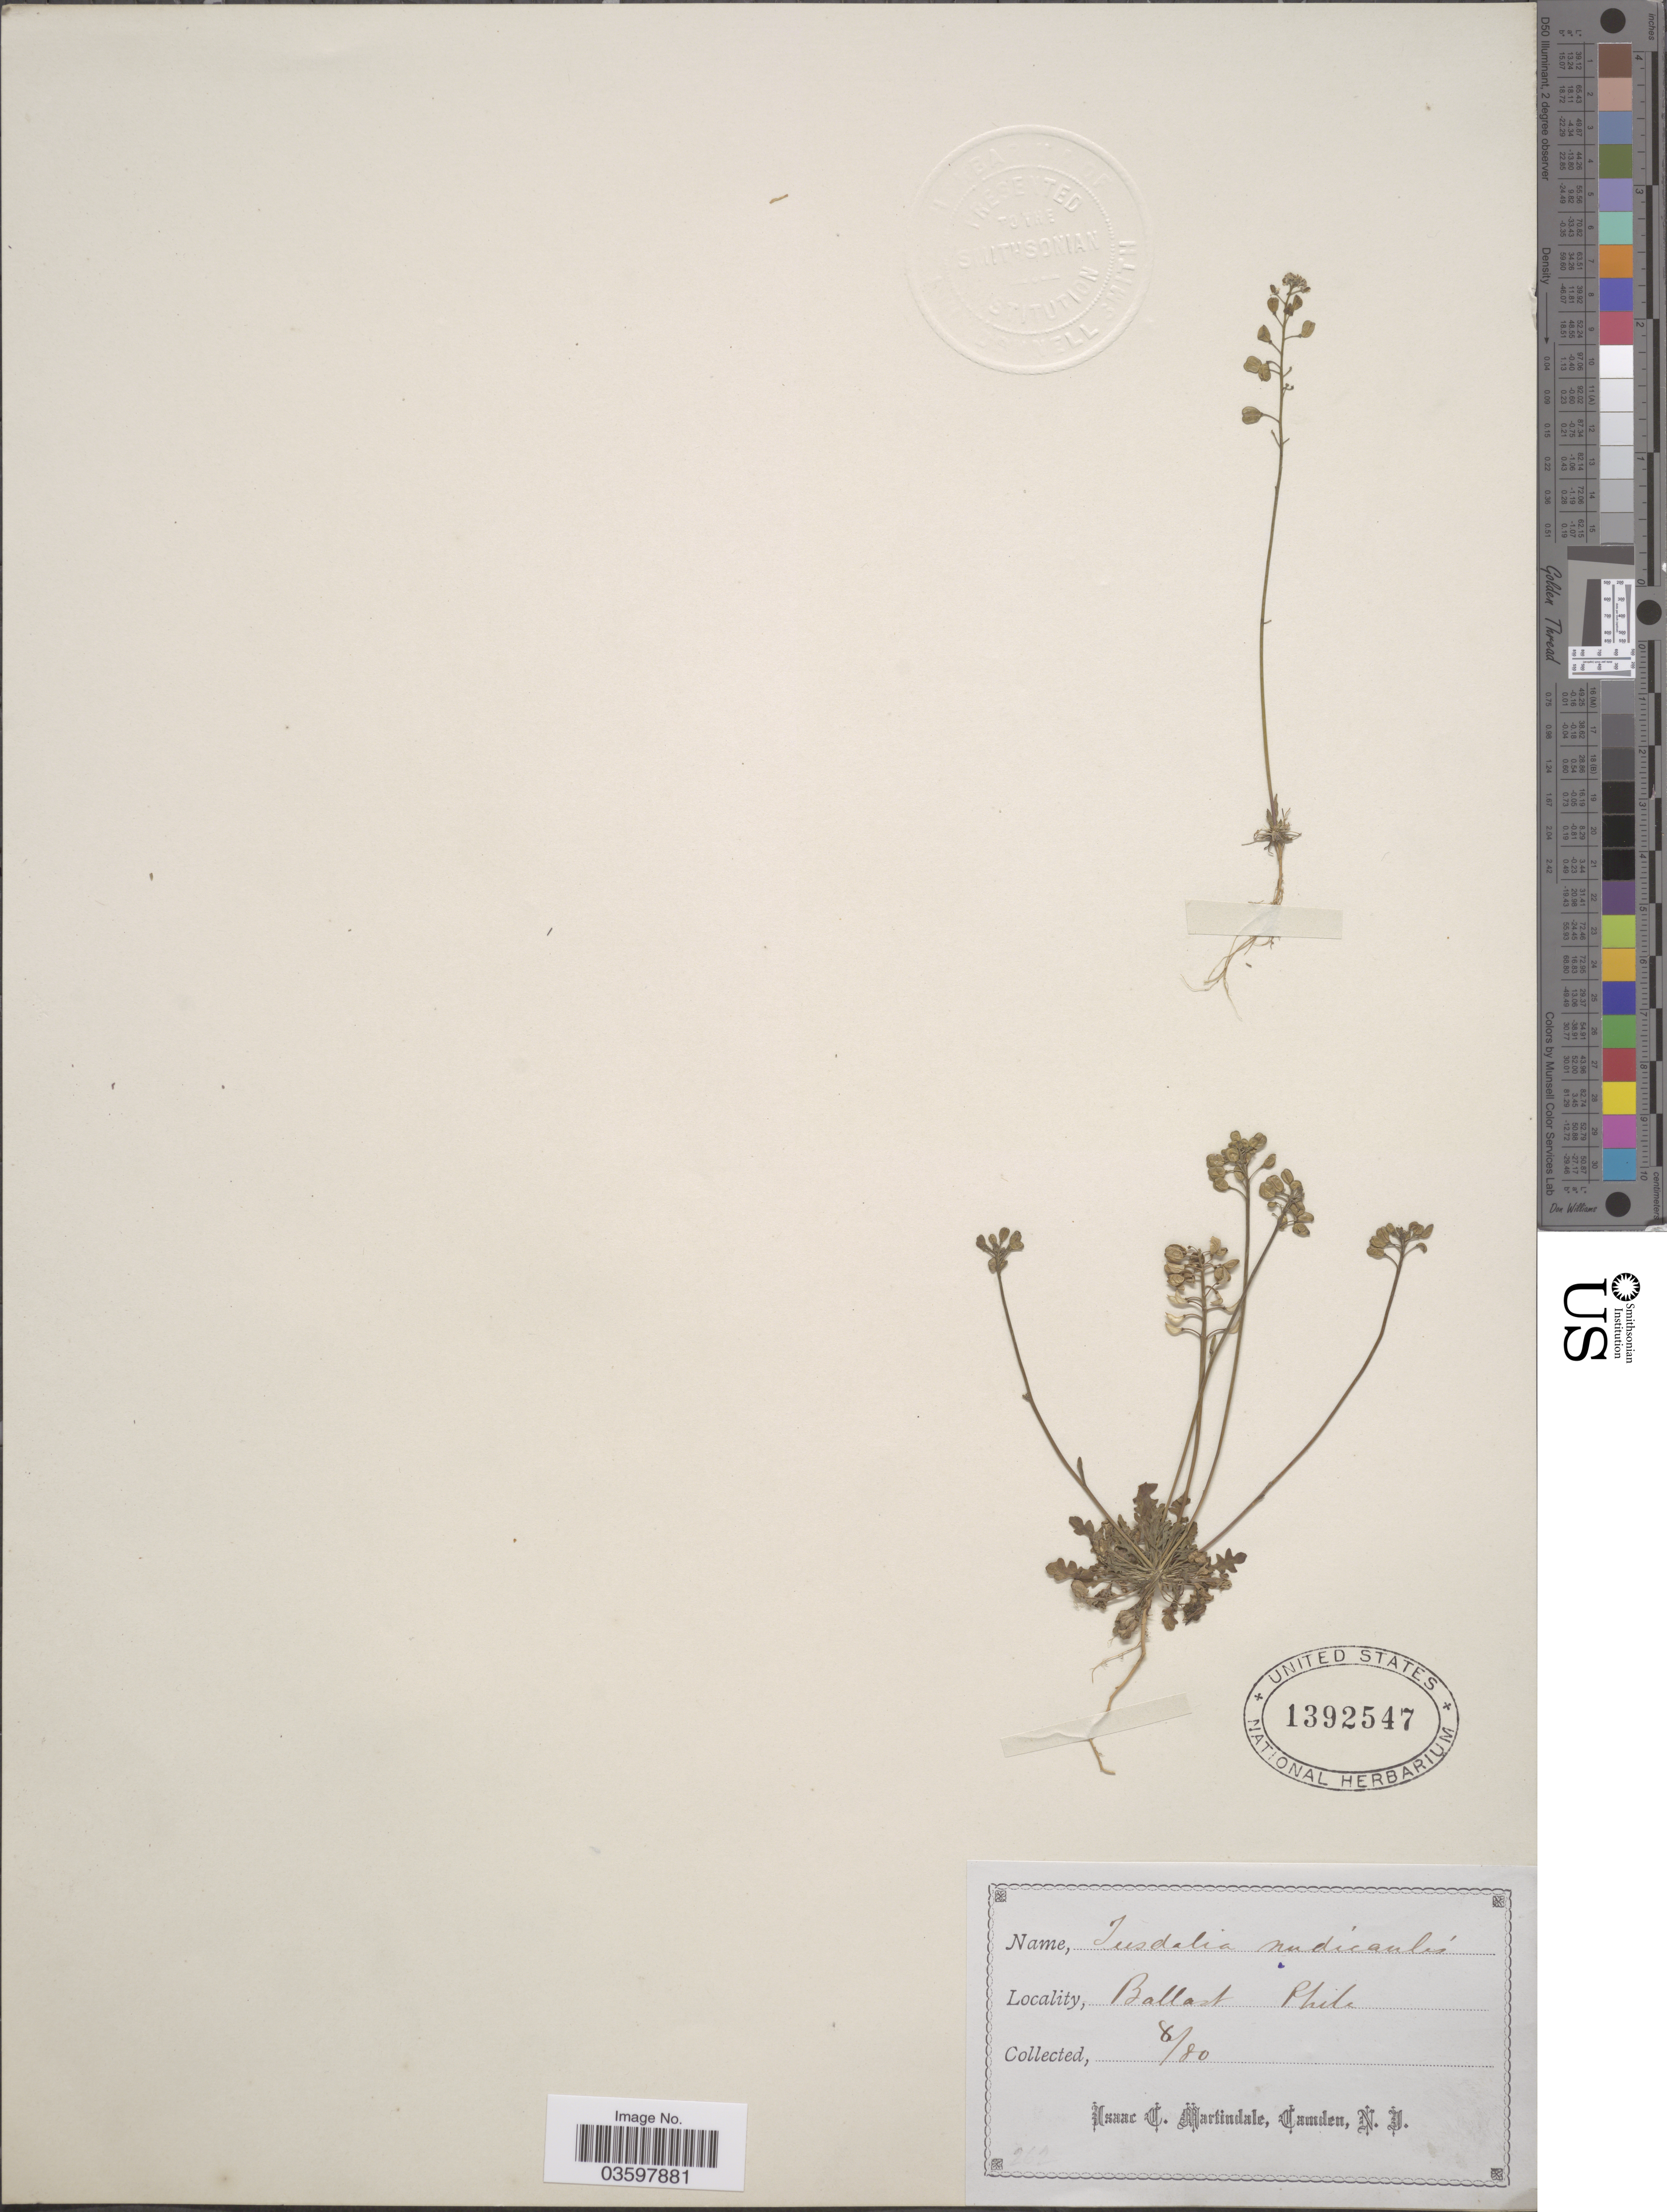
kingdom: Plantae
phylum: Tracheophyta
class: Magnoliopsida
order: Brassicales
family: Brassicaceae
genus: Teesdalia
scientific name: Teesdalia nudicaulis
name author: (L.) W.T. Aiton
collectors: I. C. Martindale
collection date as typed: Transcribed d/m/y: /8/80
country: United States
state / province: Pennsylvania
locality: Ballast Phila.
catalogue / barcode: US 1392547